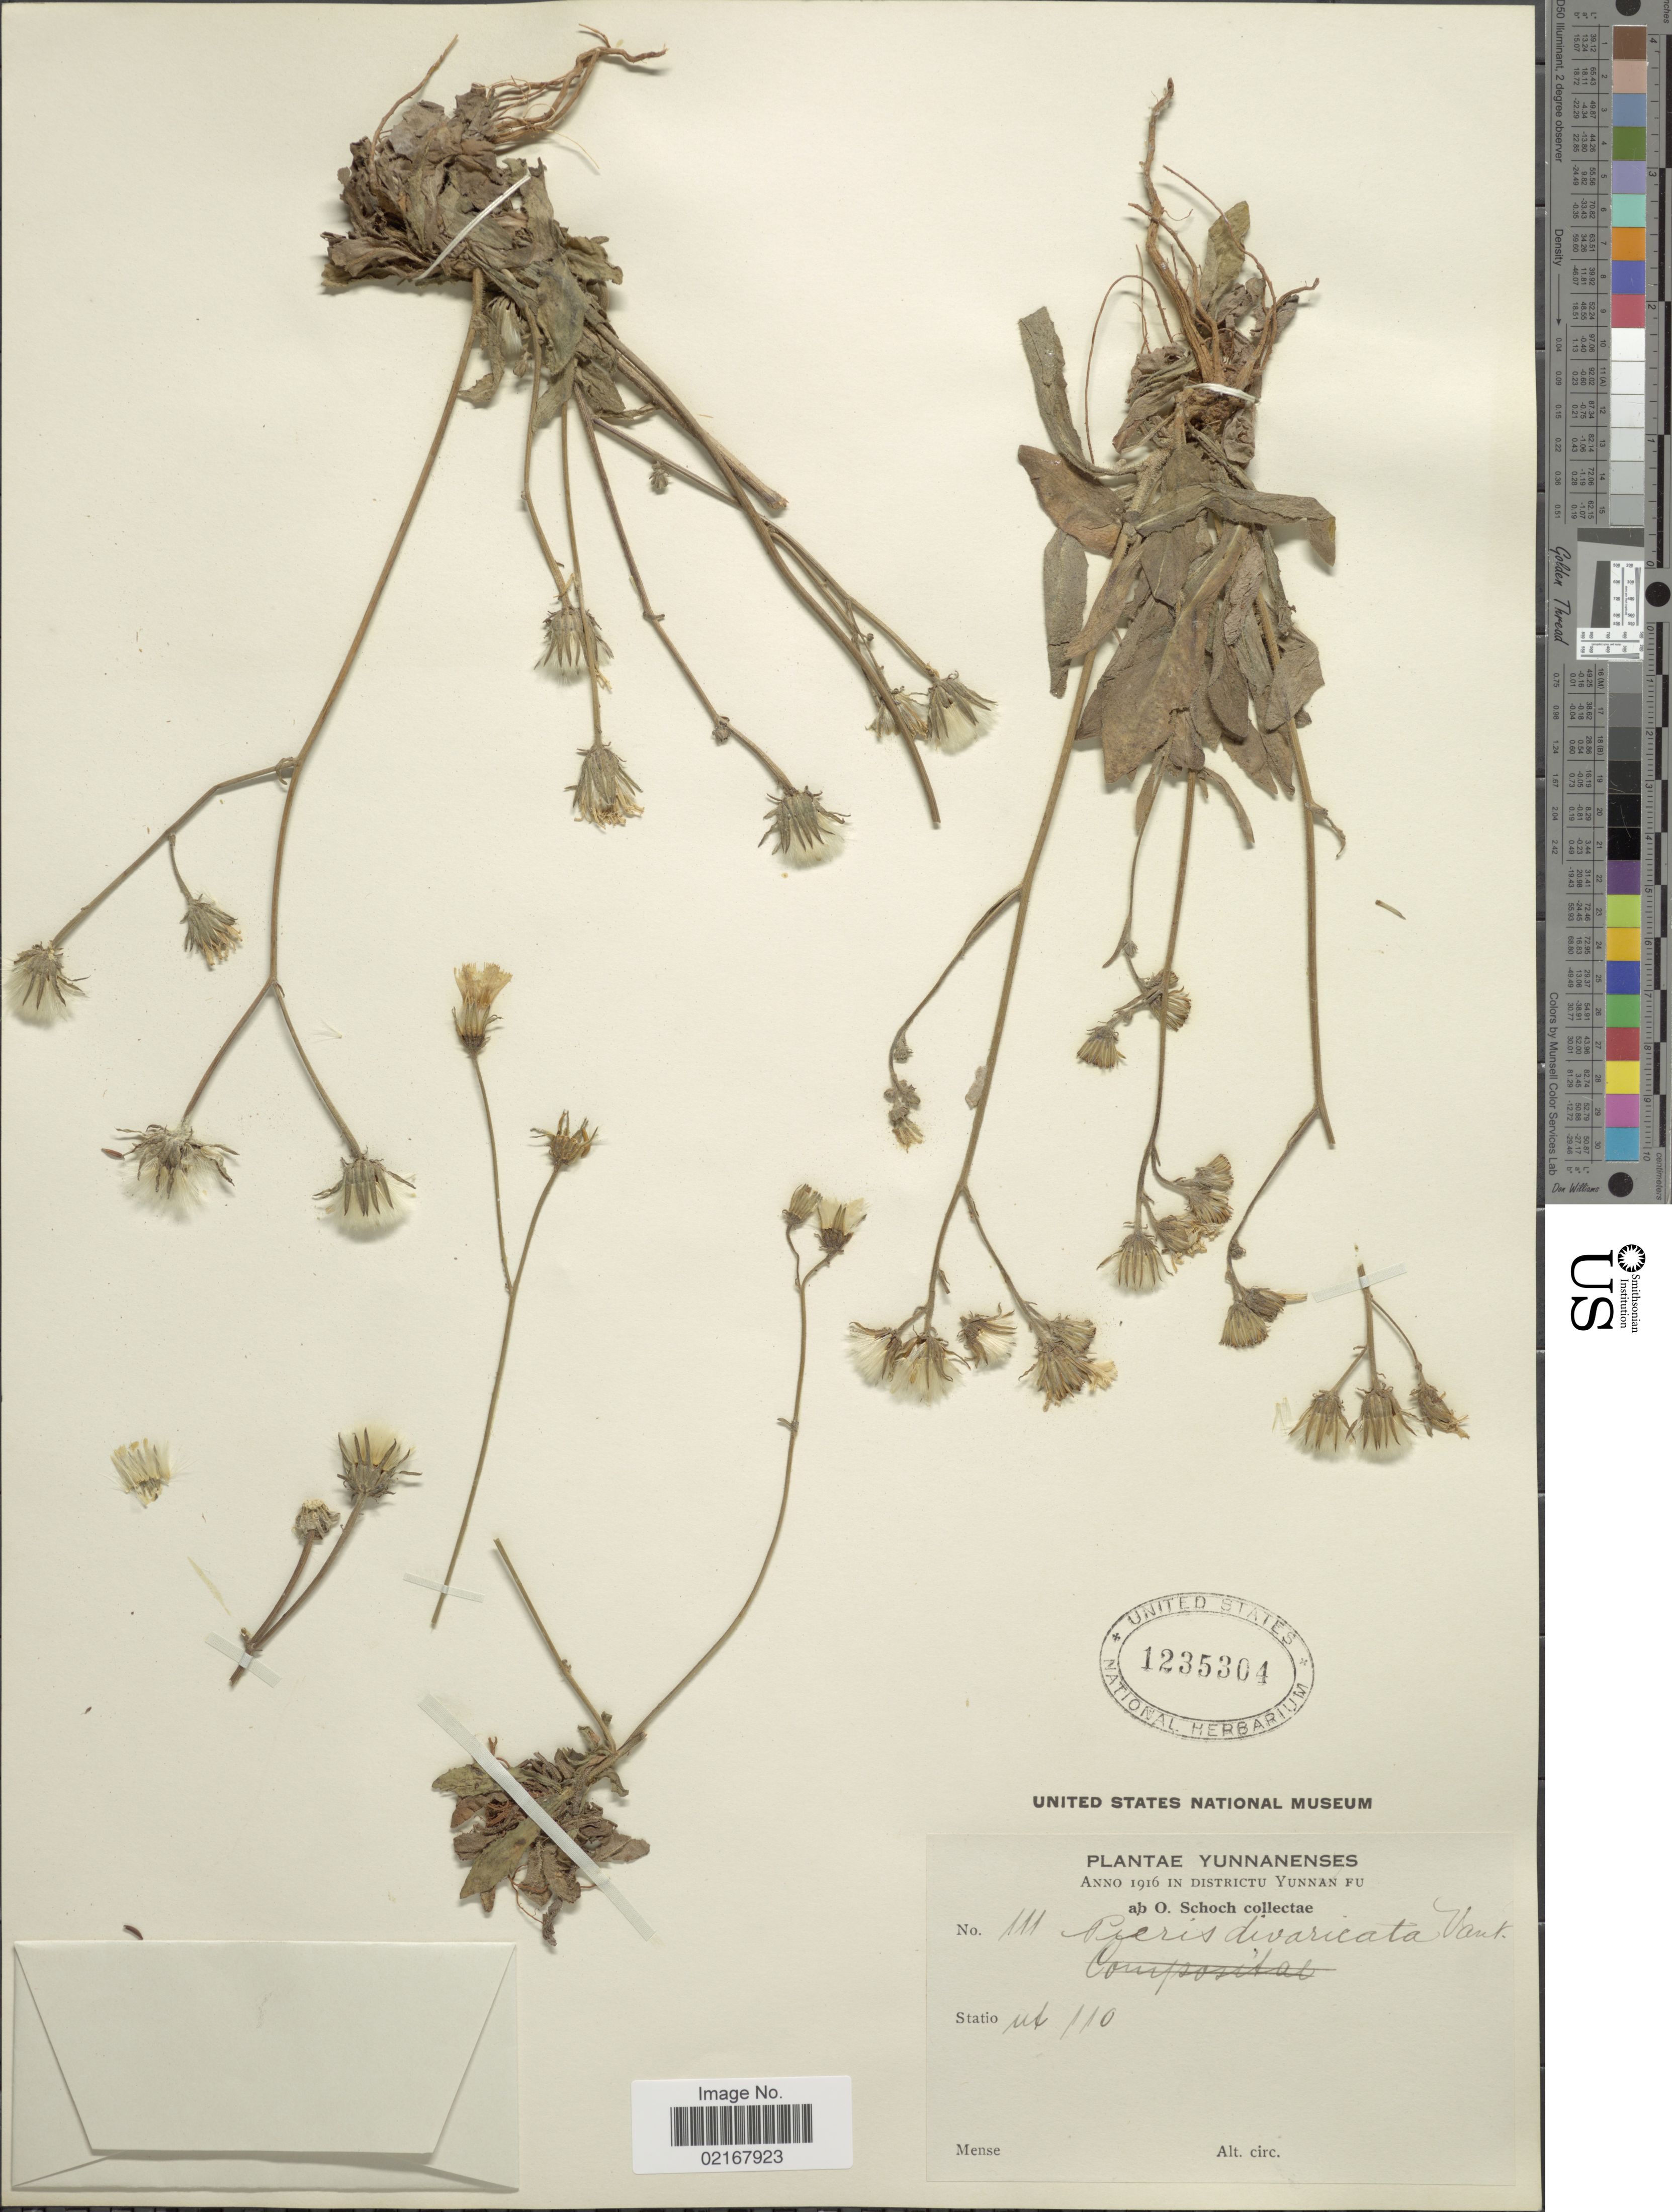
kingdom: Plantae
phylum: Tracheophyta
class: Magnoliopsida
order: Asterales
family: Asteraceae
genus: Picris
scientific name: Picris divaricata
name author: Vaniot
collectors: O. Schoch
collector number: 111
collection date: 1916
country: China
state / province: Yunnan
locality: Yunnanenses, Districtu Yunnan Fu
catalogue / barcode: US 1235304